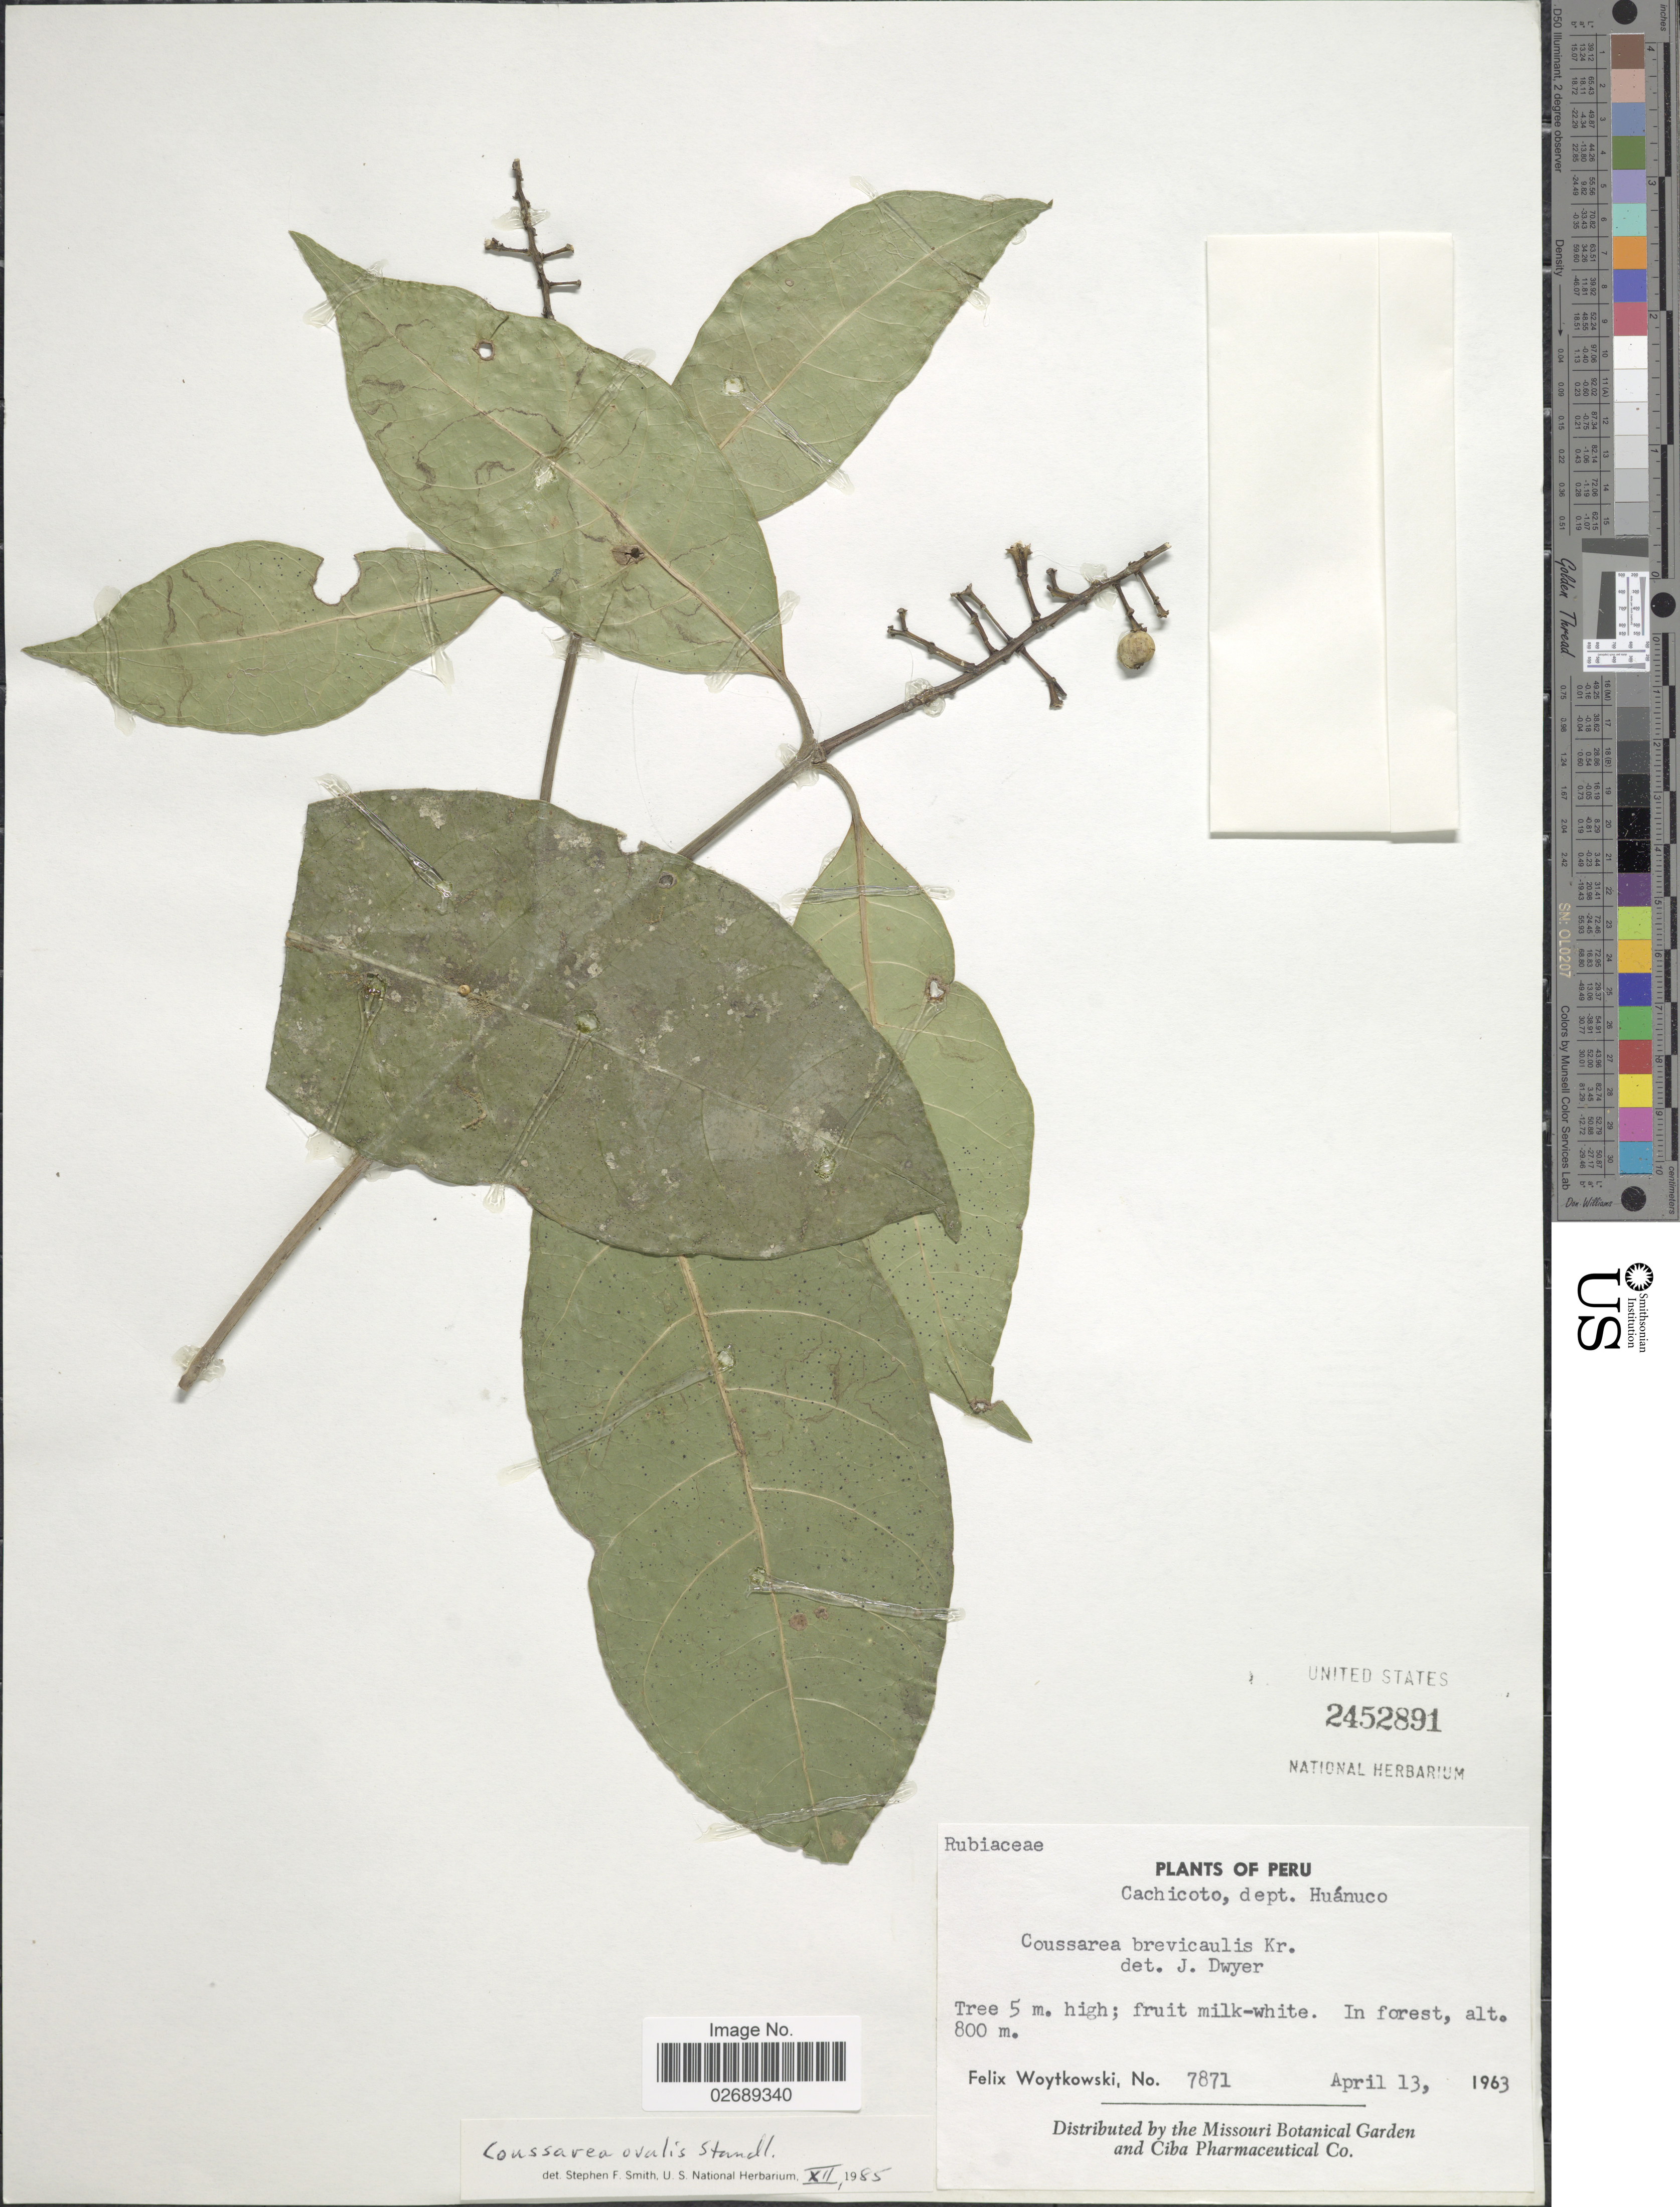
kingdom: Plantae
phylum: Tracheophyta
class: Magnoliopsida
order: Gentianales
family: Rubiaceae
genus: Coussarea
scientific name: Coussarea ovalis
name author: Standl.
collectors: F. Woytkowski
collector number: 7871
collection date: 1963-04-13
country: Peru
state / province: Huánuco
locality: Cachicoto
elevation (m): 800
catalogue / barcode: US 2452891